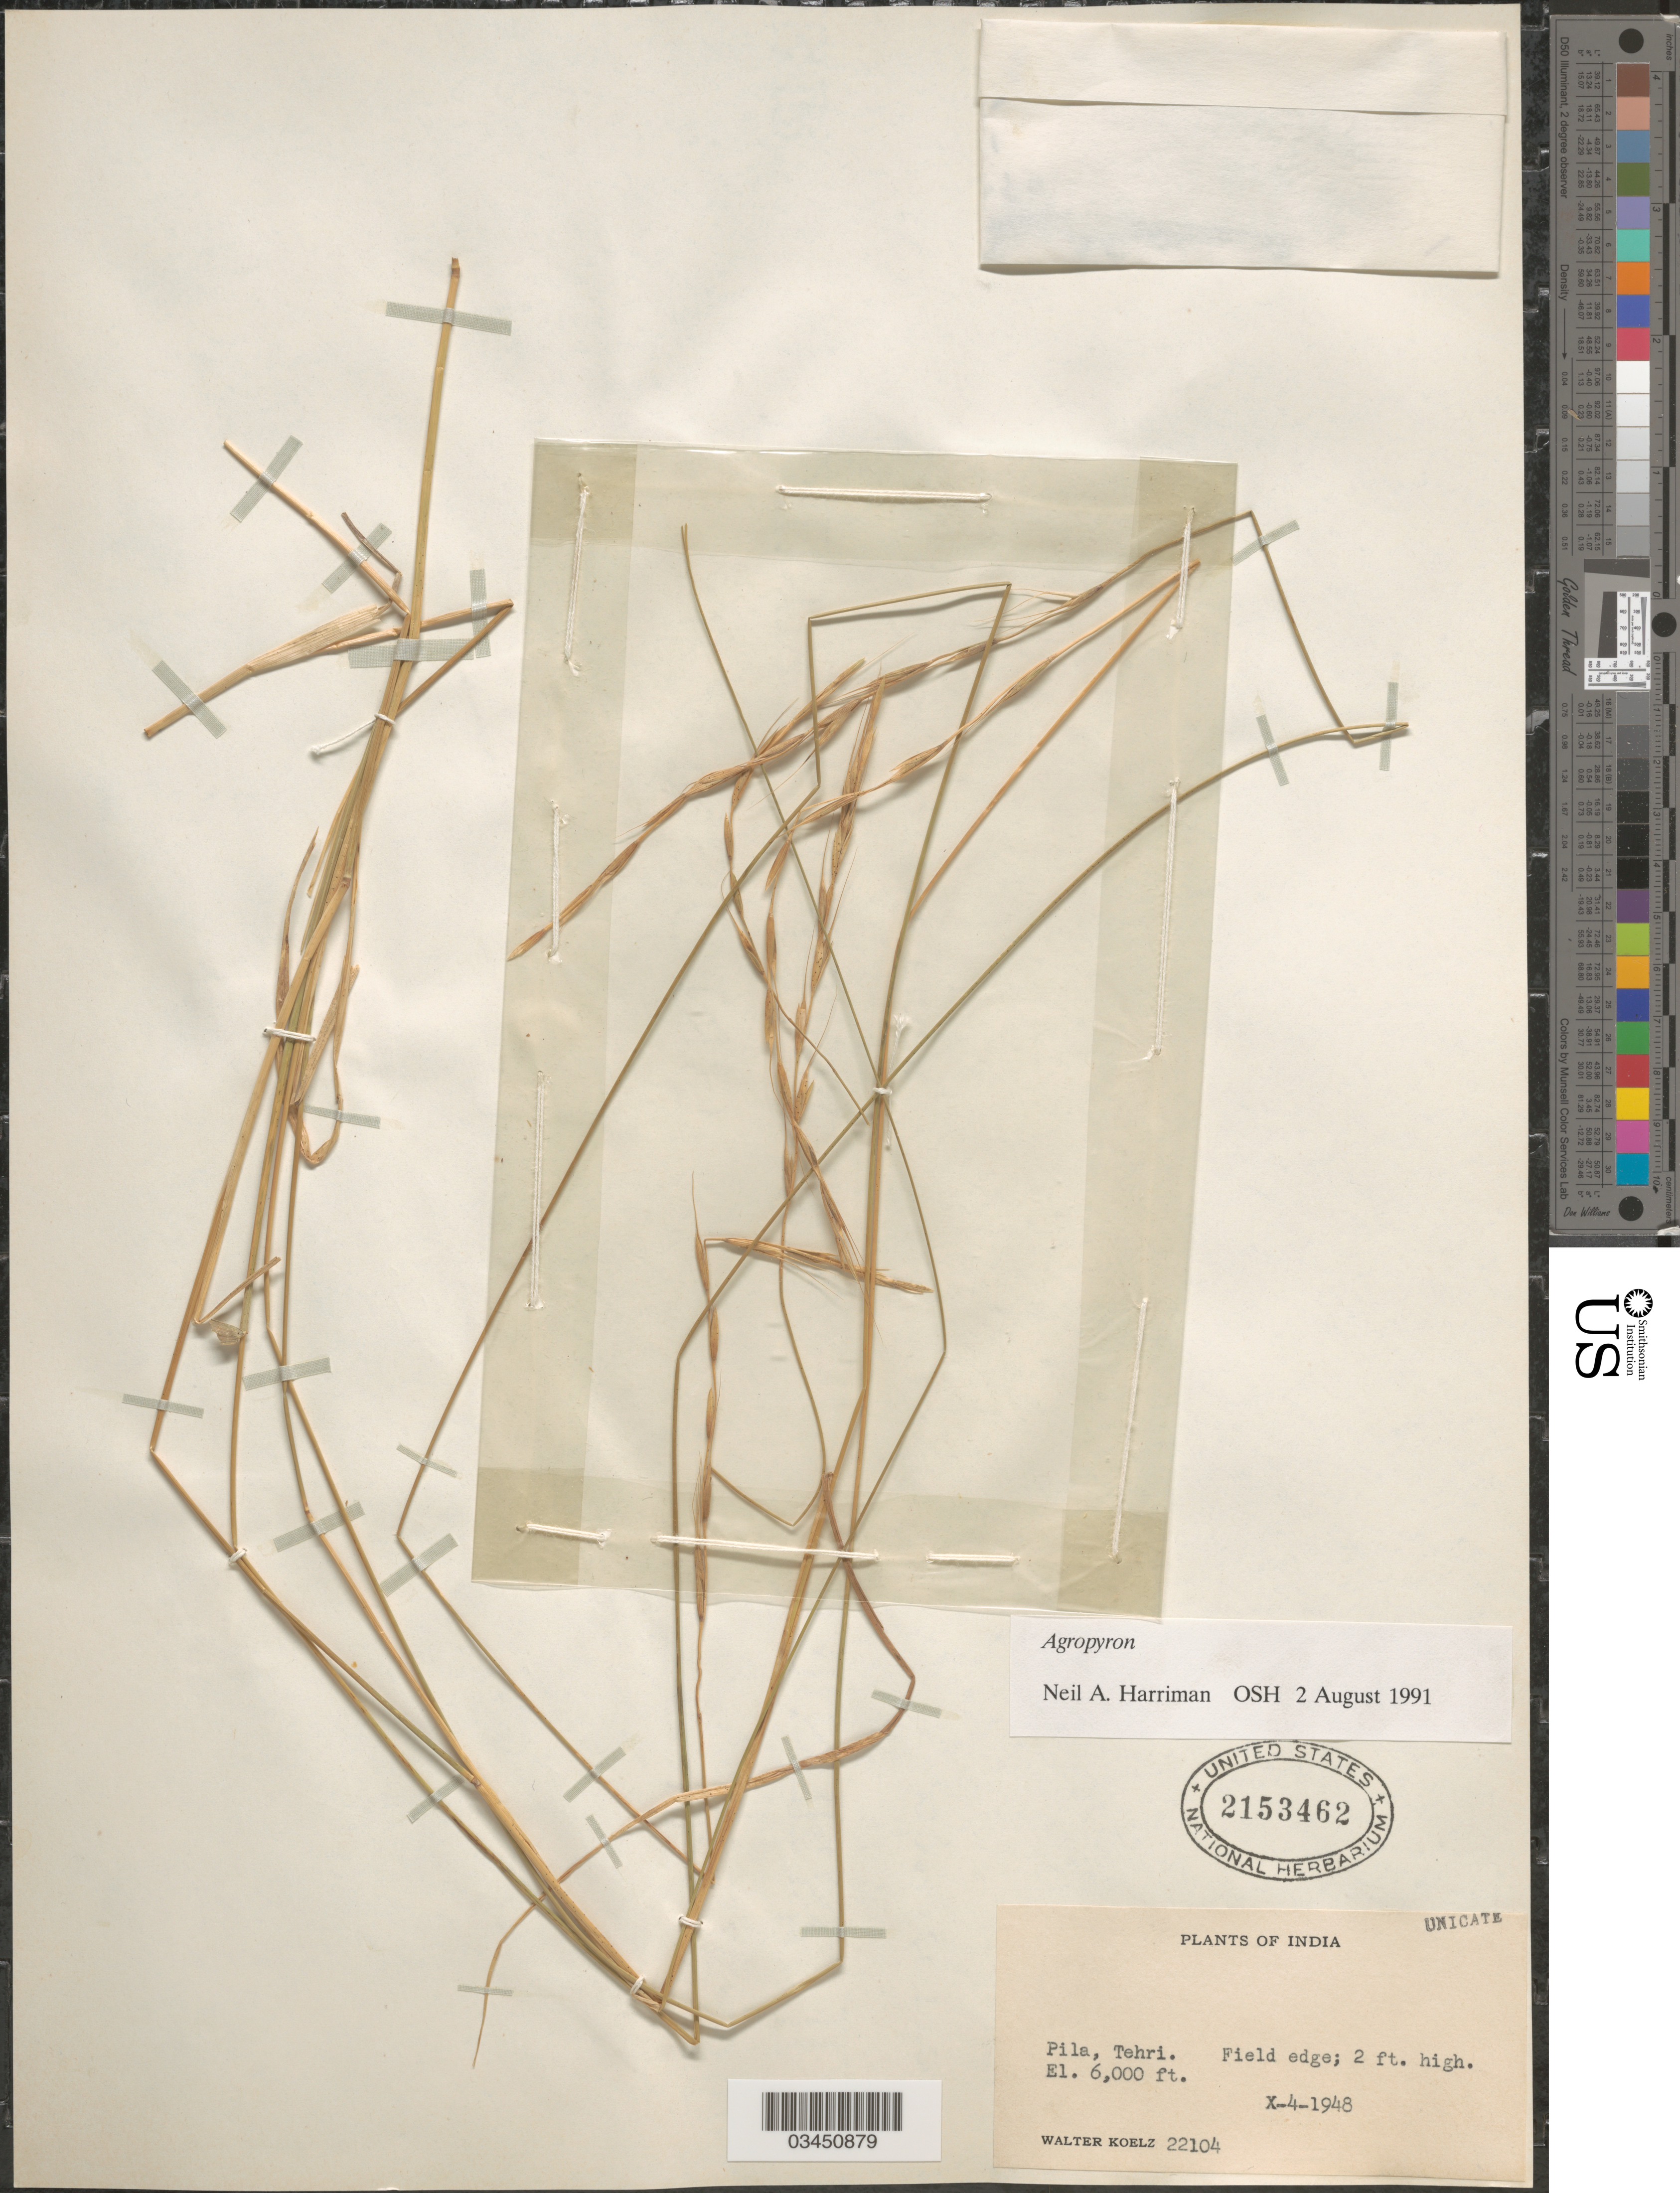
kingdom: Plantae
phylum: Tracheophyta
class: Liliopsida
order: Poales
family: Poaceae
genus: Elymus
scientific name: Elymus sp.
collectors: W. N. Koelz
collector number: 22104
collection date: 1948-10-04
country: India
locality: Pila, Tehri.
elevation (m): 1829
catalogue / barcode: US 2153462